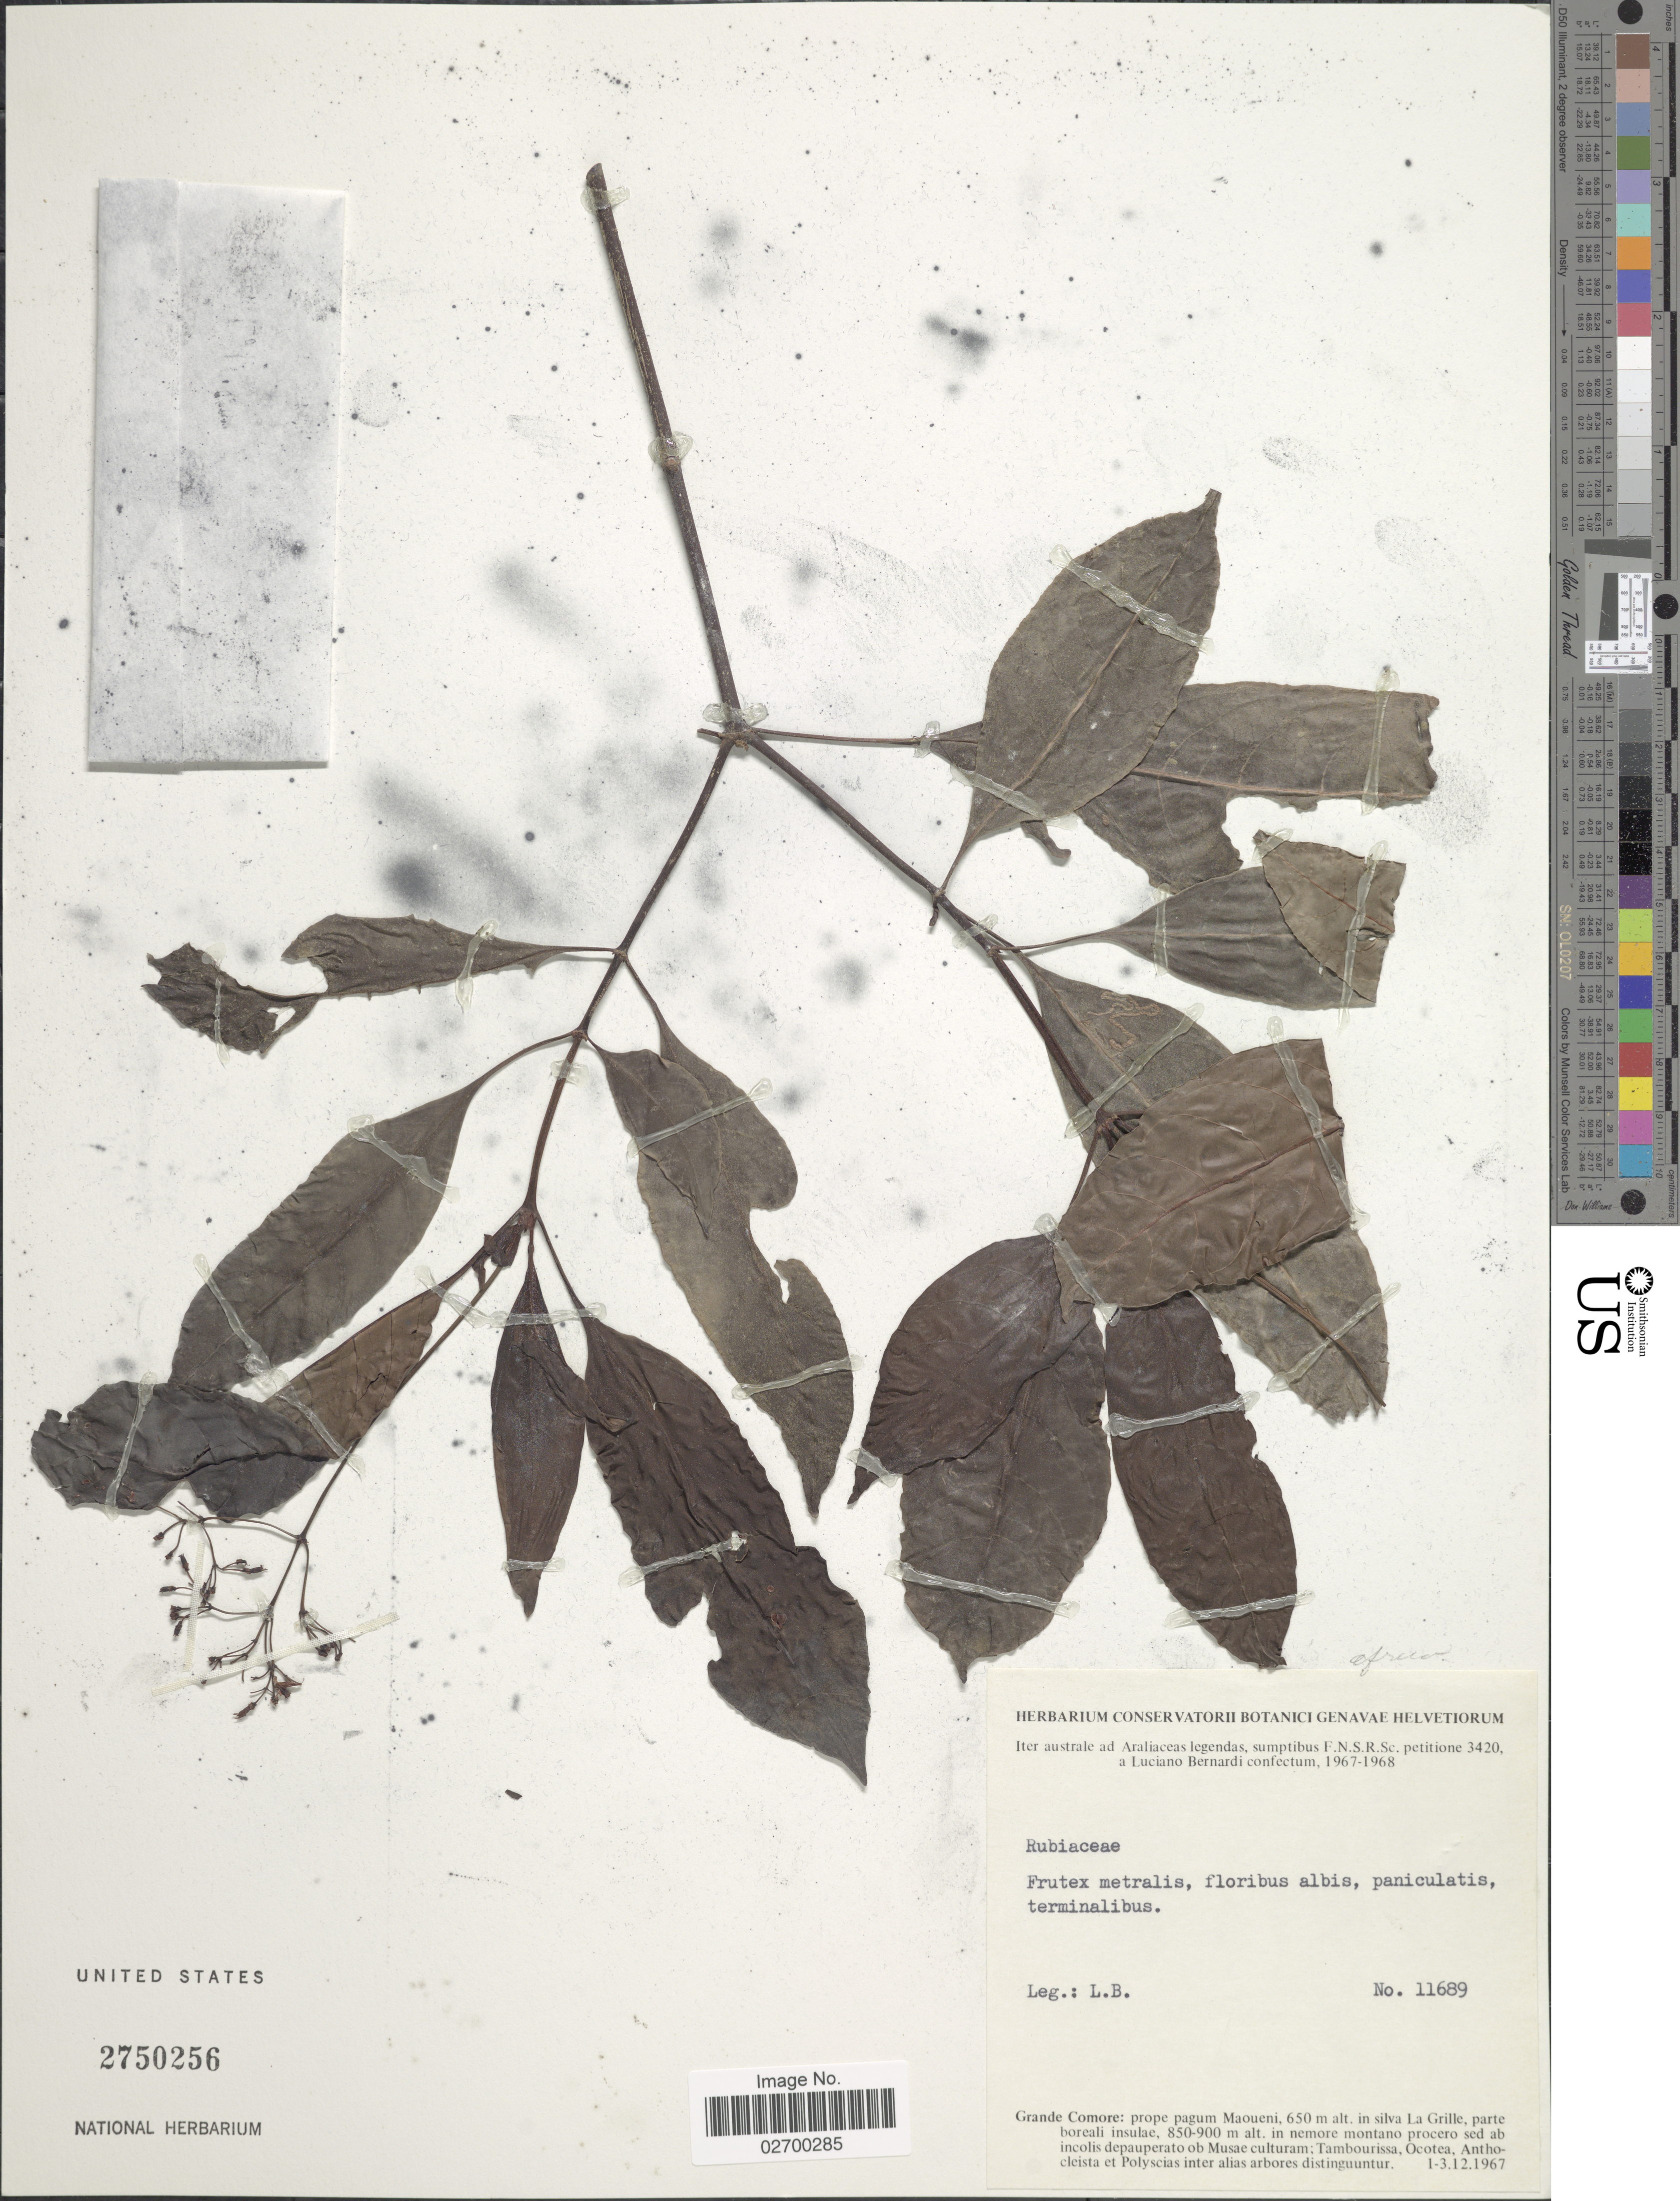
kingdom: Plantae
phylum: Tracheophyta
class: Magnoliopsida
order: Gentianales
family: Rubiaceae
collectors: L. Bernardi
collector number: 11689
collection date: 1967-12-01/1967-12-13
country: Comoros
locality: Grande Comore: prope pagum Maoueni, in silva La Grille, parte boreali insulae, in nemore montano procero sed ab incolis depauperato ob Musae culturam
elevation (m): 650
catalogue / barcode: US 2750256